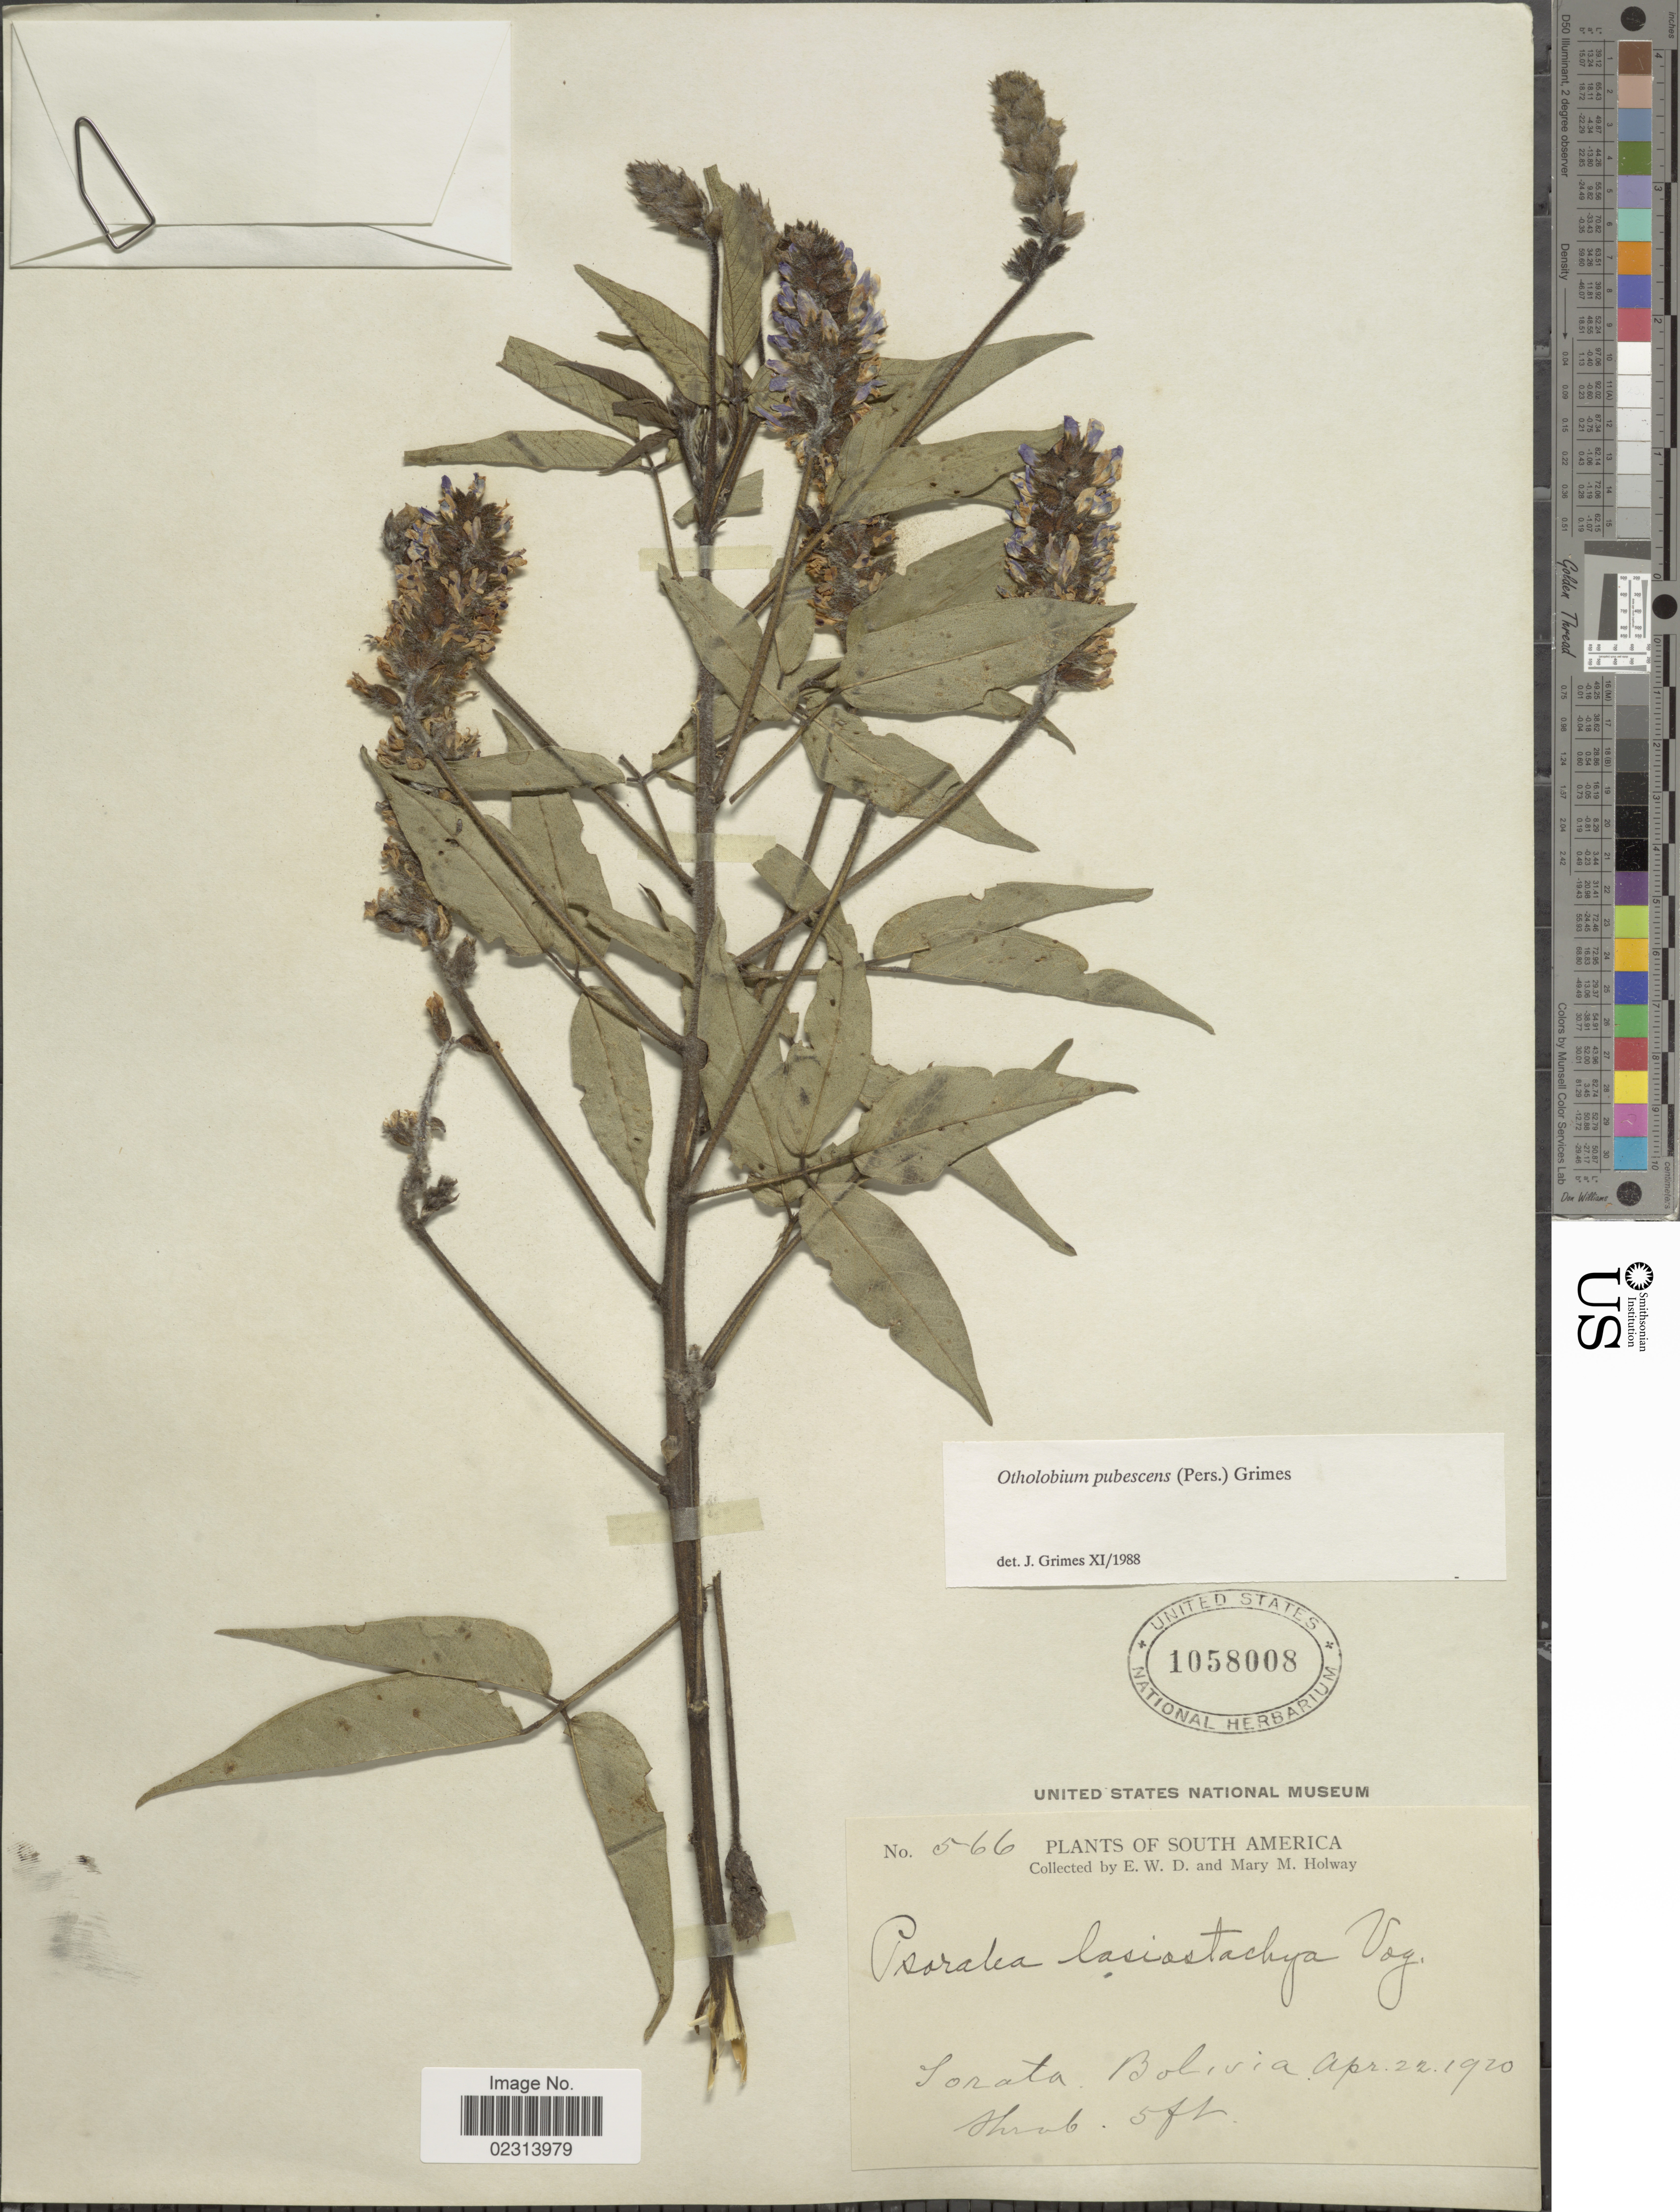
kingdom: Plantae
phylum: Tracheophyta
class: Magnoliopsida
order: Fabales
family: Fabaceae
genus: Otholobium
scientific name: Otholobium pubescens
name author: (Poir.) J.W. Grimes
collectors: E. W. D. Holway & M. M. Holway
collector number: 566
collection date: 1920-04-22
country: Bolivia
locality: Sorata, Bolivia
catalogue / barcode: US 1058008